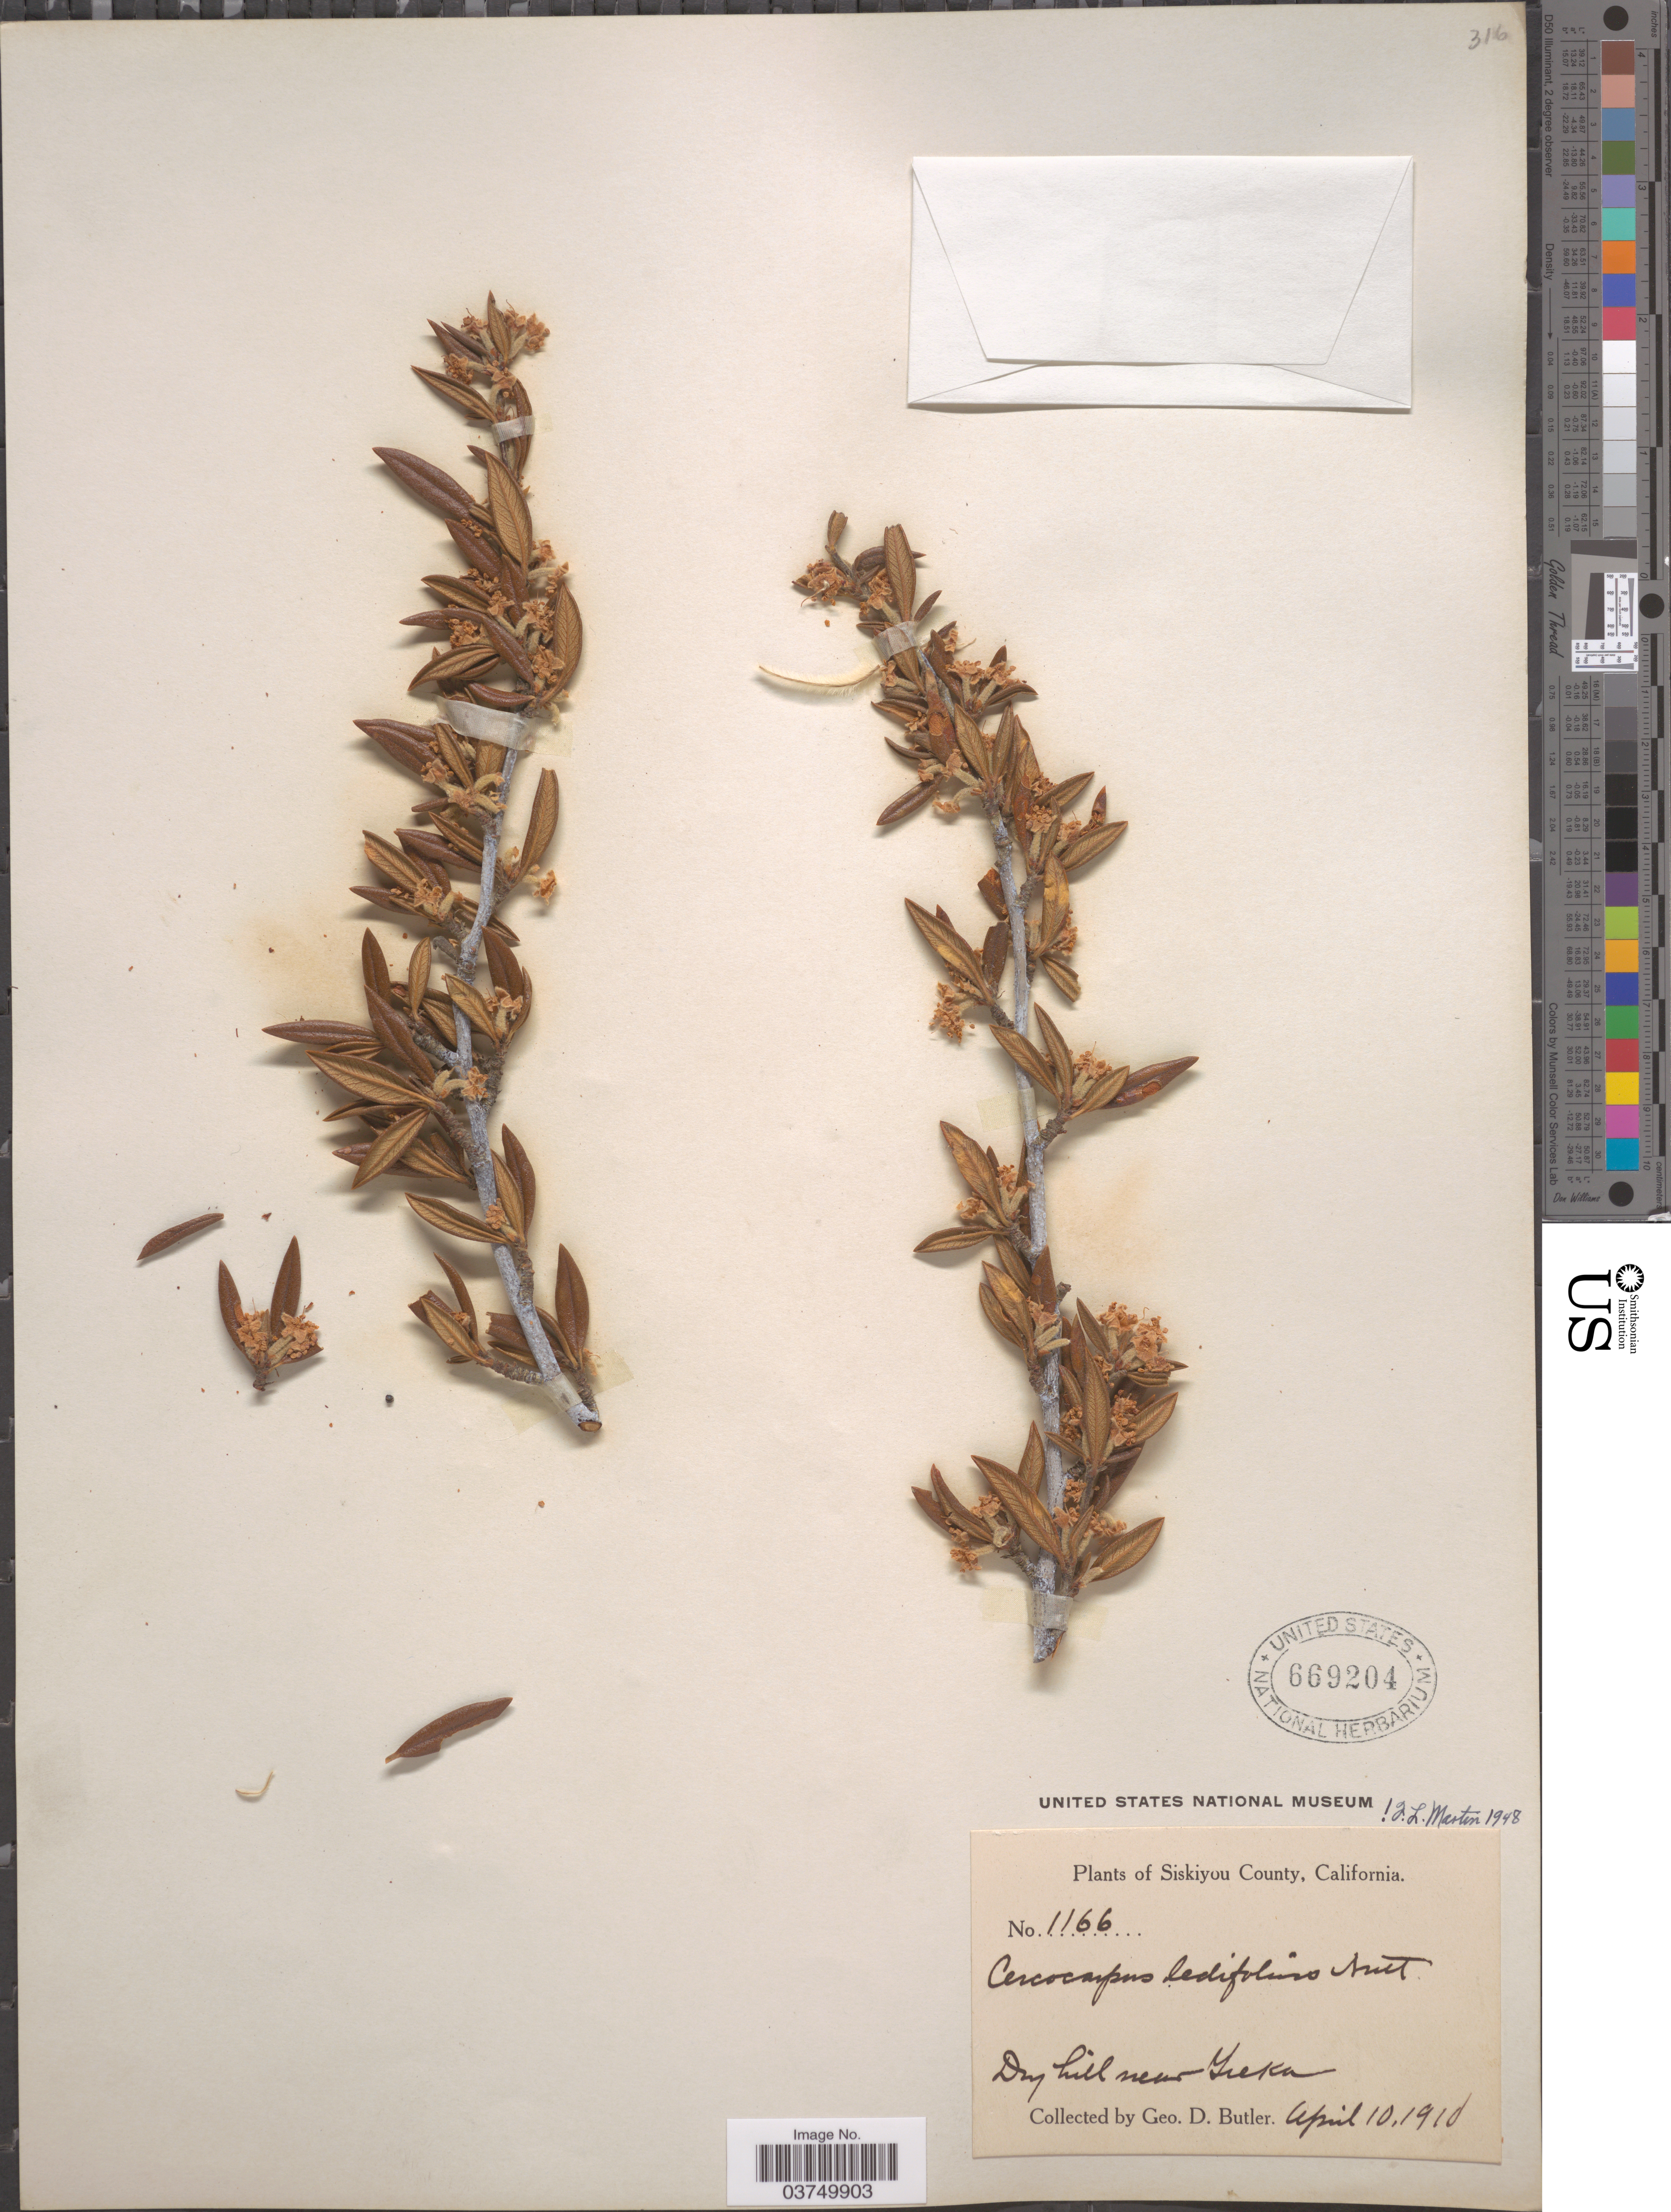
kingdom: Plantae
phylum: Tracheophyta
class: Magnoliopsida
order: Rosales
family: Rosaceae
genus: Cercocarpus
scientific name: Cercocarpus ledifolius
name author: Nutt.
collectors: G. D. Butler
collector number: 1166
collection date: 1910-04-10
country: United States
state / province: California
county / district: Siskiyou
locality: Siskiyou County. Dry hill near Yreka.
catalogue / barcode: US 669204